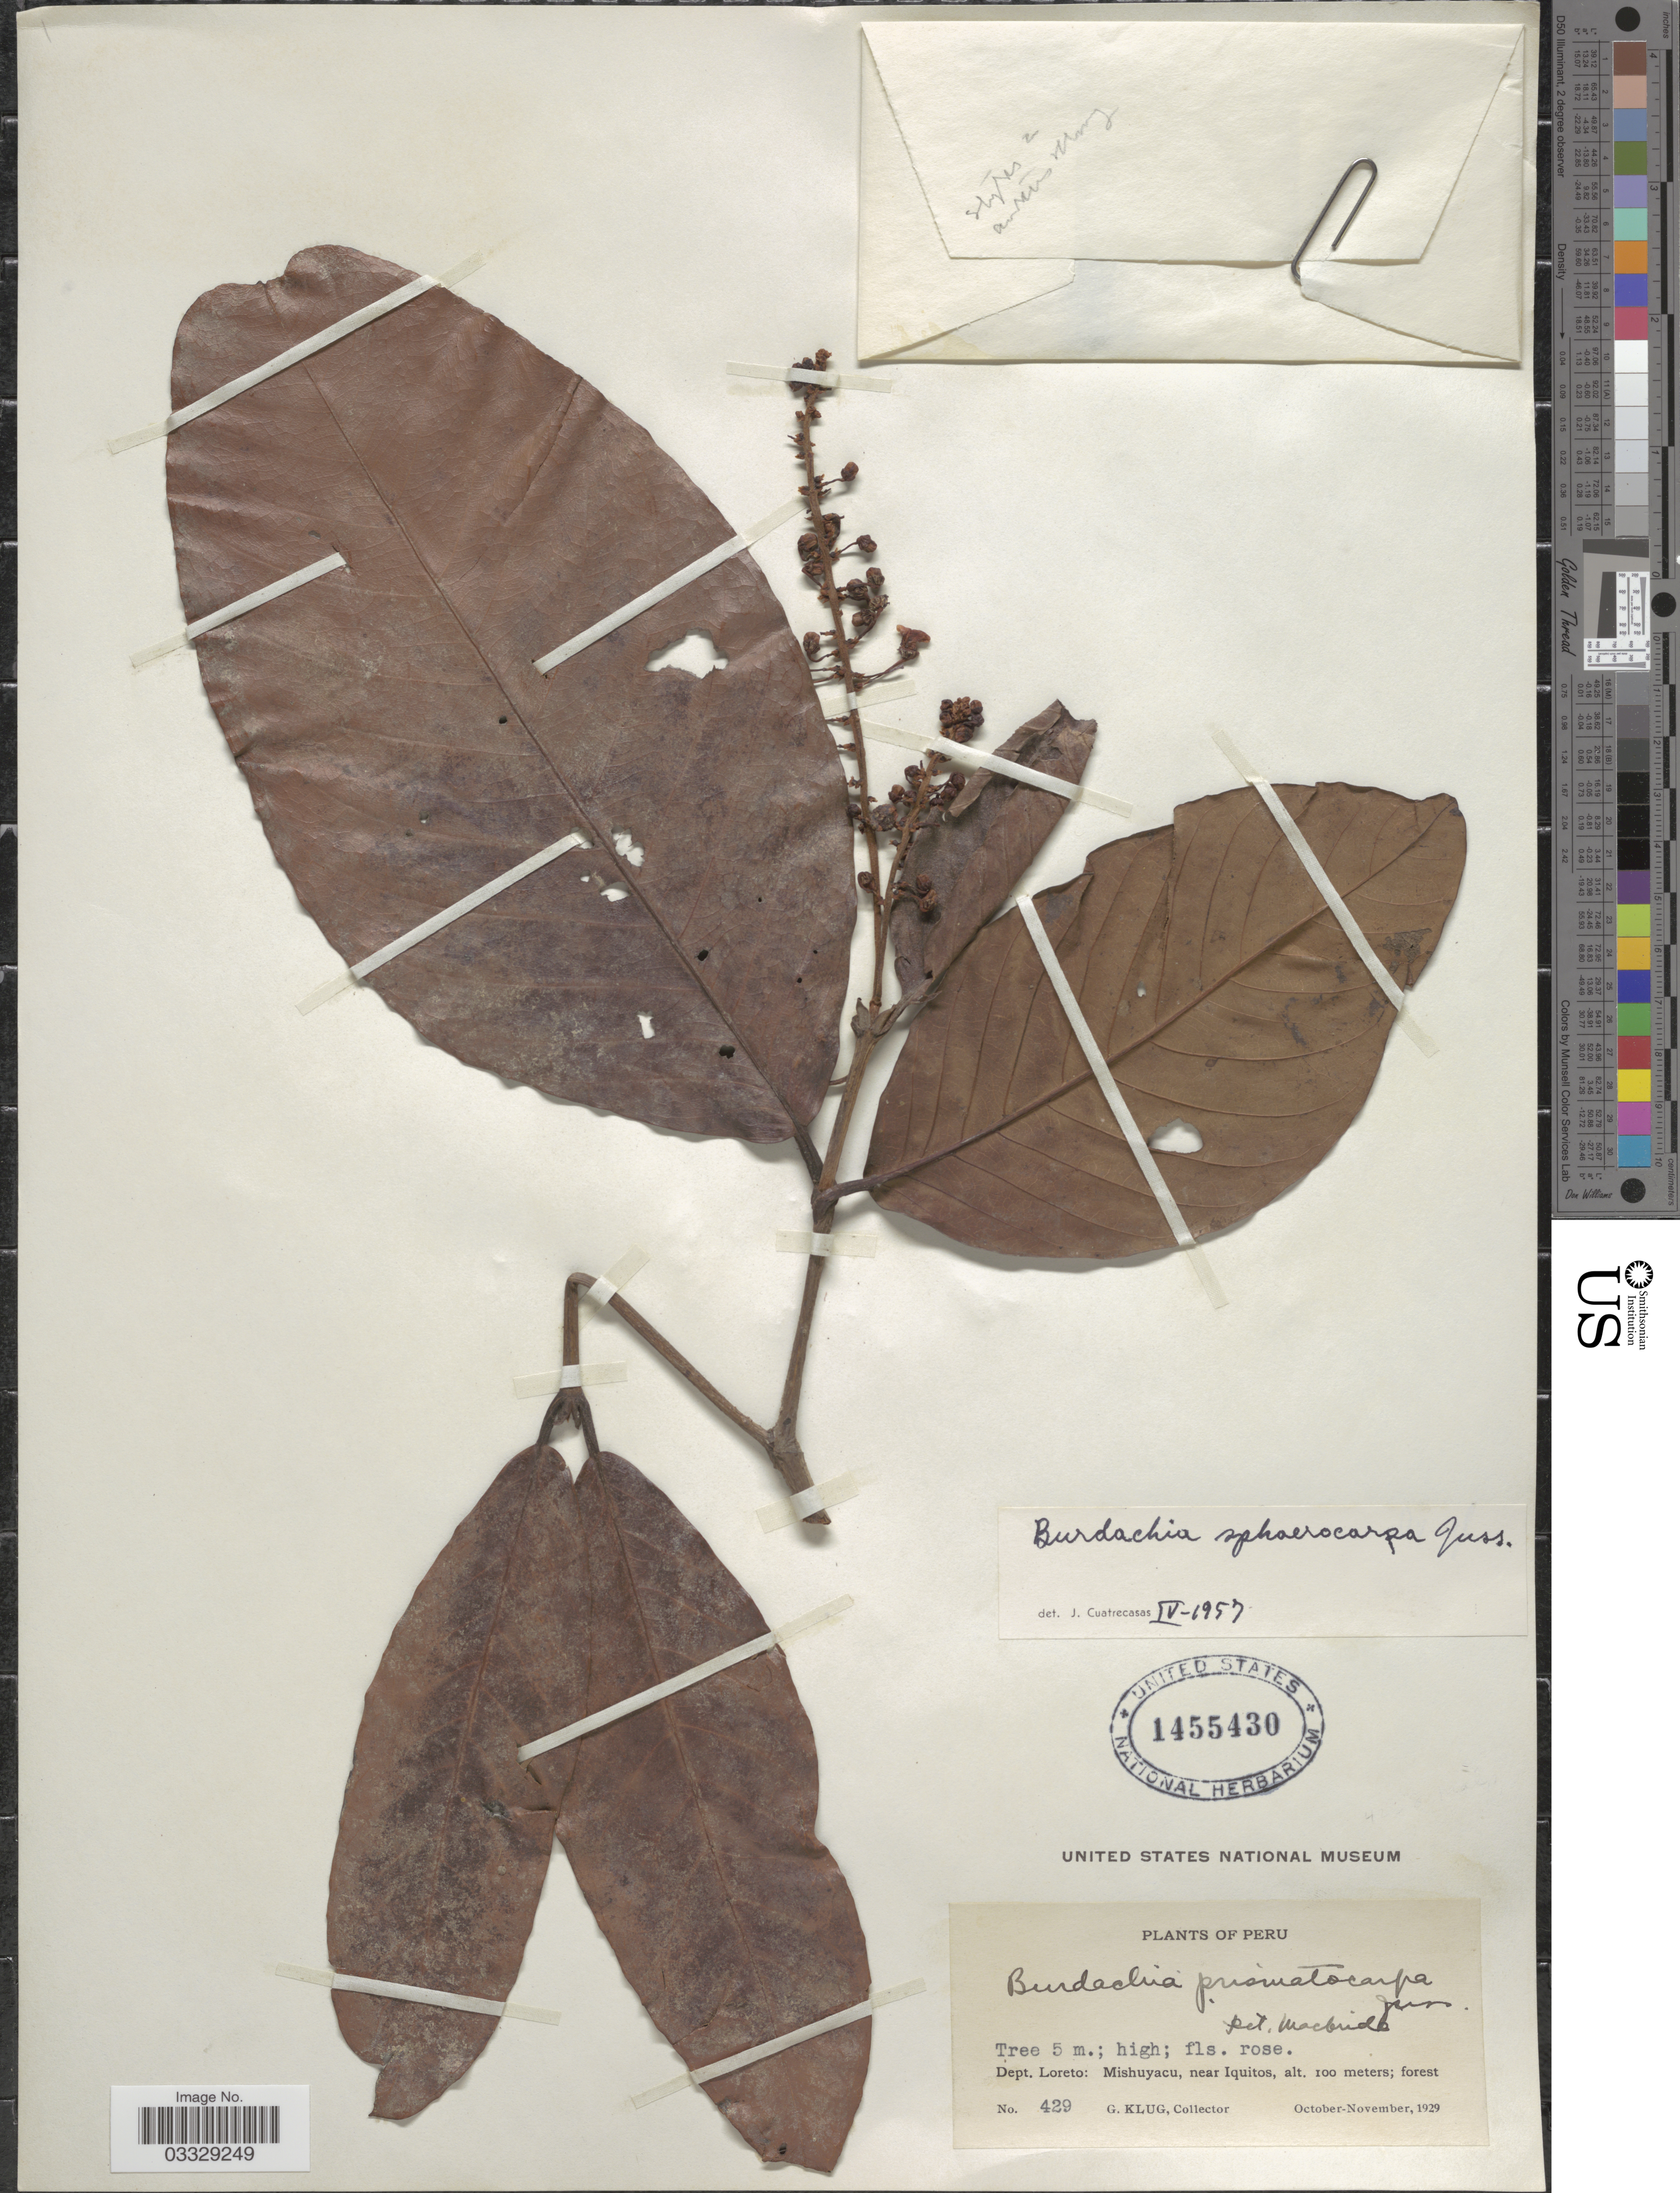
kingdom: Plantae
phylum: Tracheophyta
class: Magnoliopsida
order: Malpighiales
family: Malpighiaceae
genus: Burdachia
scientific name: Burdachia sphaerocarpa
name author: A. Juss.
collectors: G. Klug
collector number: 429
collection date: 1929-10/1929-11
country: Peru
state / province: Loreto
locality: Dept. Loreto: Mishuyacu, near Iquitos.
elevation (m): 100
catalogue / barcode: US 1455430